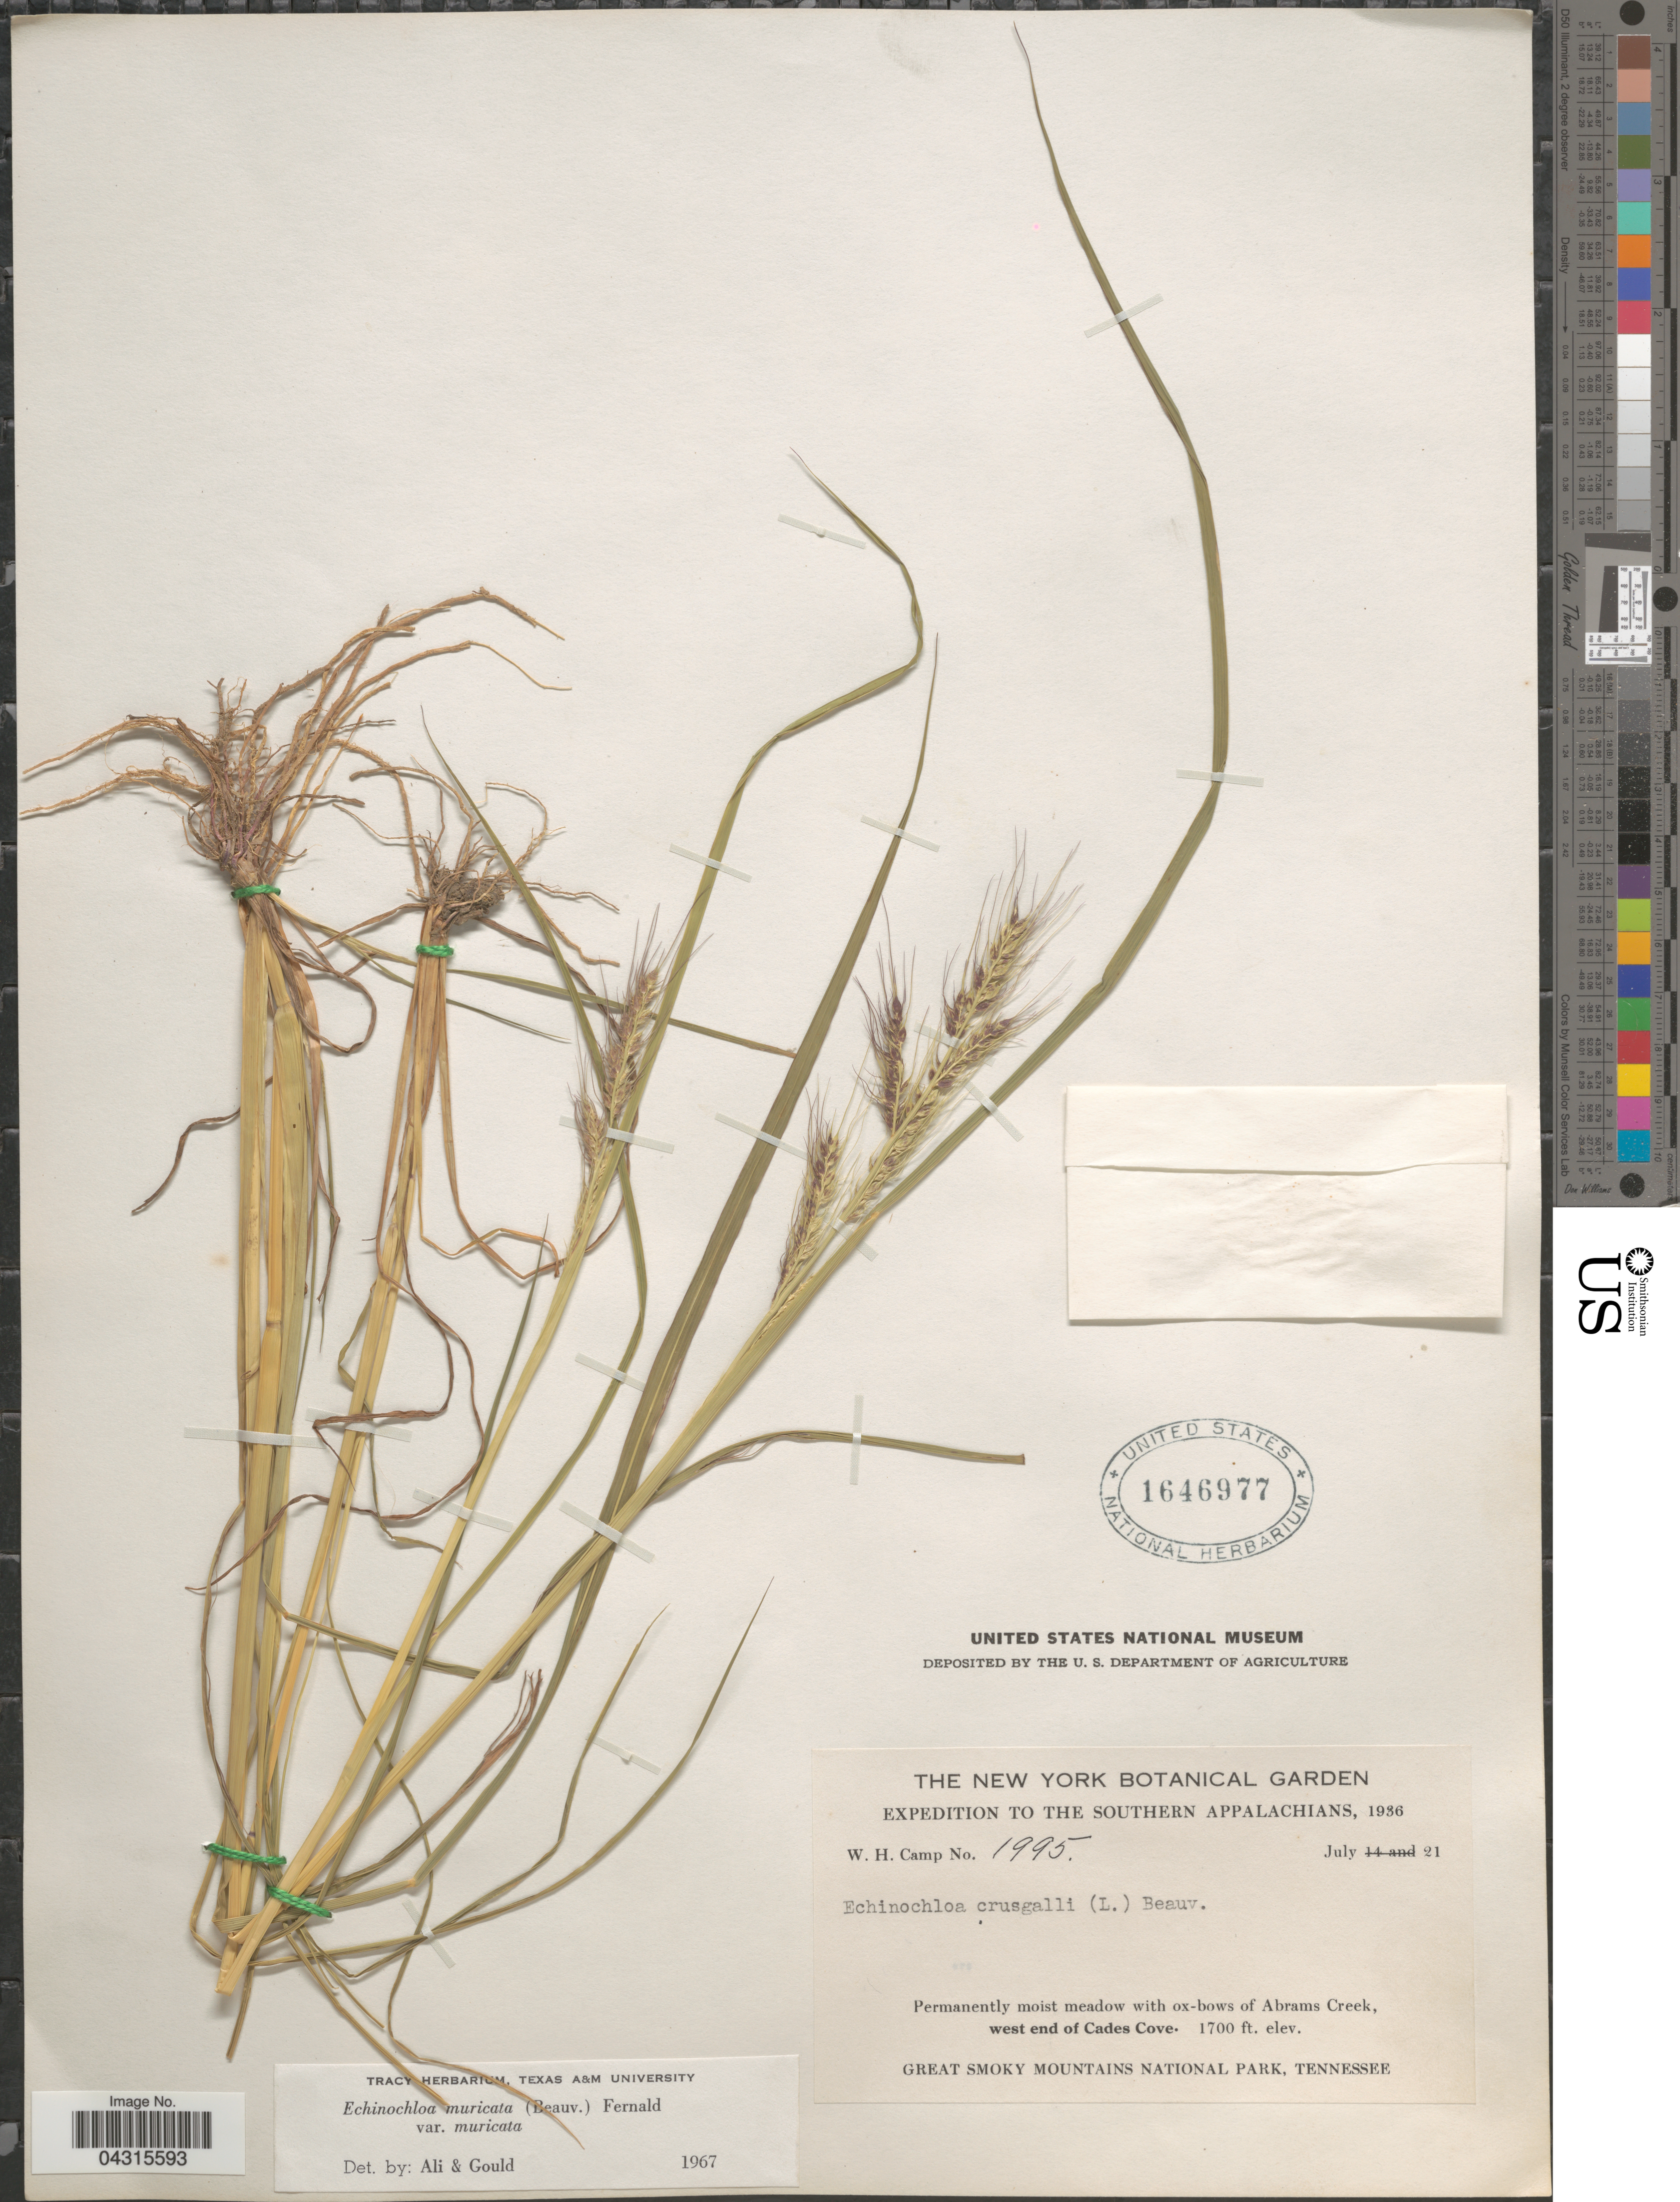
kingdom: Plantae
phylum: Tracheophyta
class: Liliopsida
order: Poales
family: Poaceae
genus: Echinochloa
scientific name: Echinochloa muricata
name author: (P. Beauv.) Fernald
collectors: W. H. Camp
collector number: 1995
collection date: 1936-07-21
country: United States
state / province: Tennessee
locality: Expedition To The Southern Appalachians, 1936. Permanently moist meadow with ox-bows of Abrams Creek, west end of Cades Cove. Great Smoky Mountains National Park.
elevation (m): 518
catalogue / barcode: US 1646977